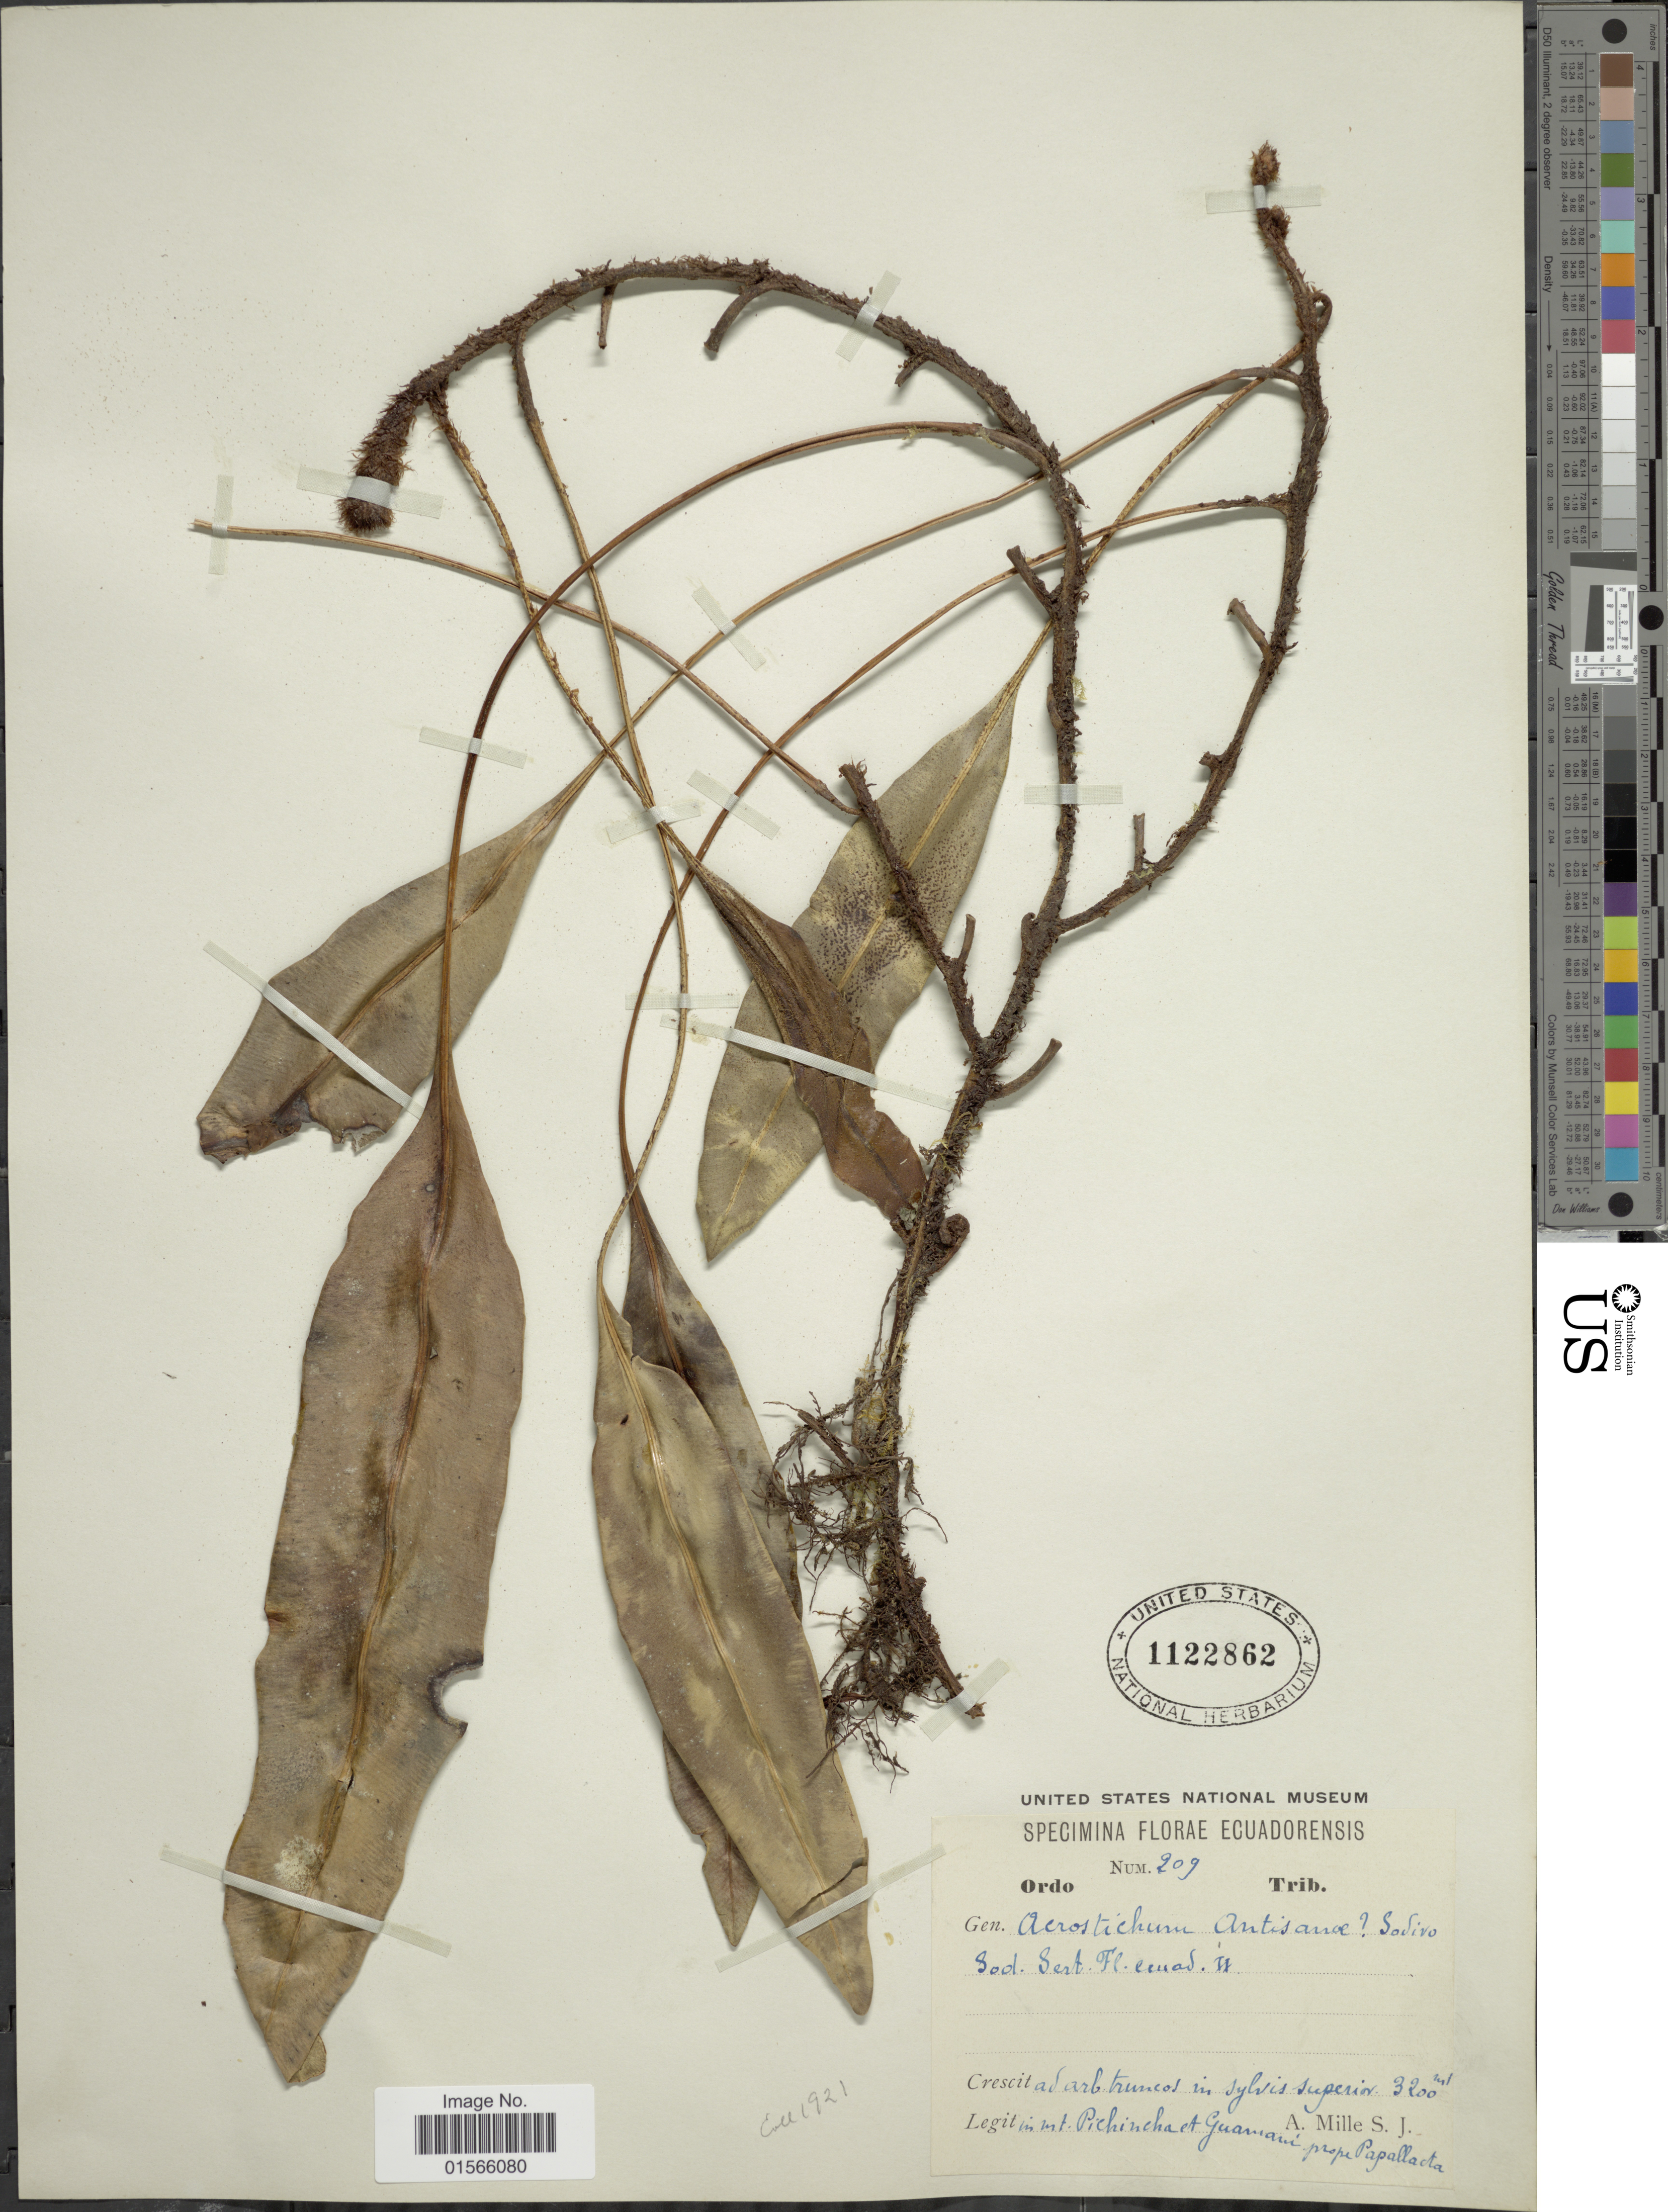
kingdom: Plantae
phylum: Tracheophyta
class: Polypodiopsida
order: Polypodiales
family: Dryopteridaceae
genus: Elaphoglossum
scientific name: Elaphoglossum antisanae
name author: (Sodiro) C. Chr.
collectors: A. Mille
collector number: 209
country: Ecuador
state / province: Pichincha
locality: Ad arb truncos in sylvis superior in mt Pichincha et Guamani prope Papallacta.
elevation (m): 3200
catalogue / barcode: US 1122862